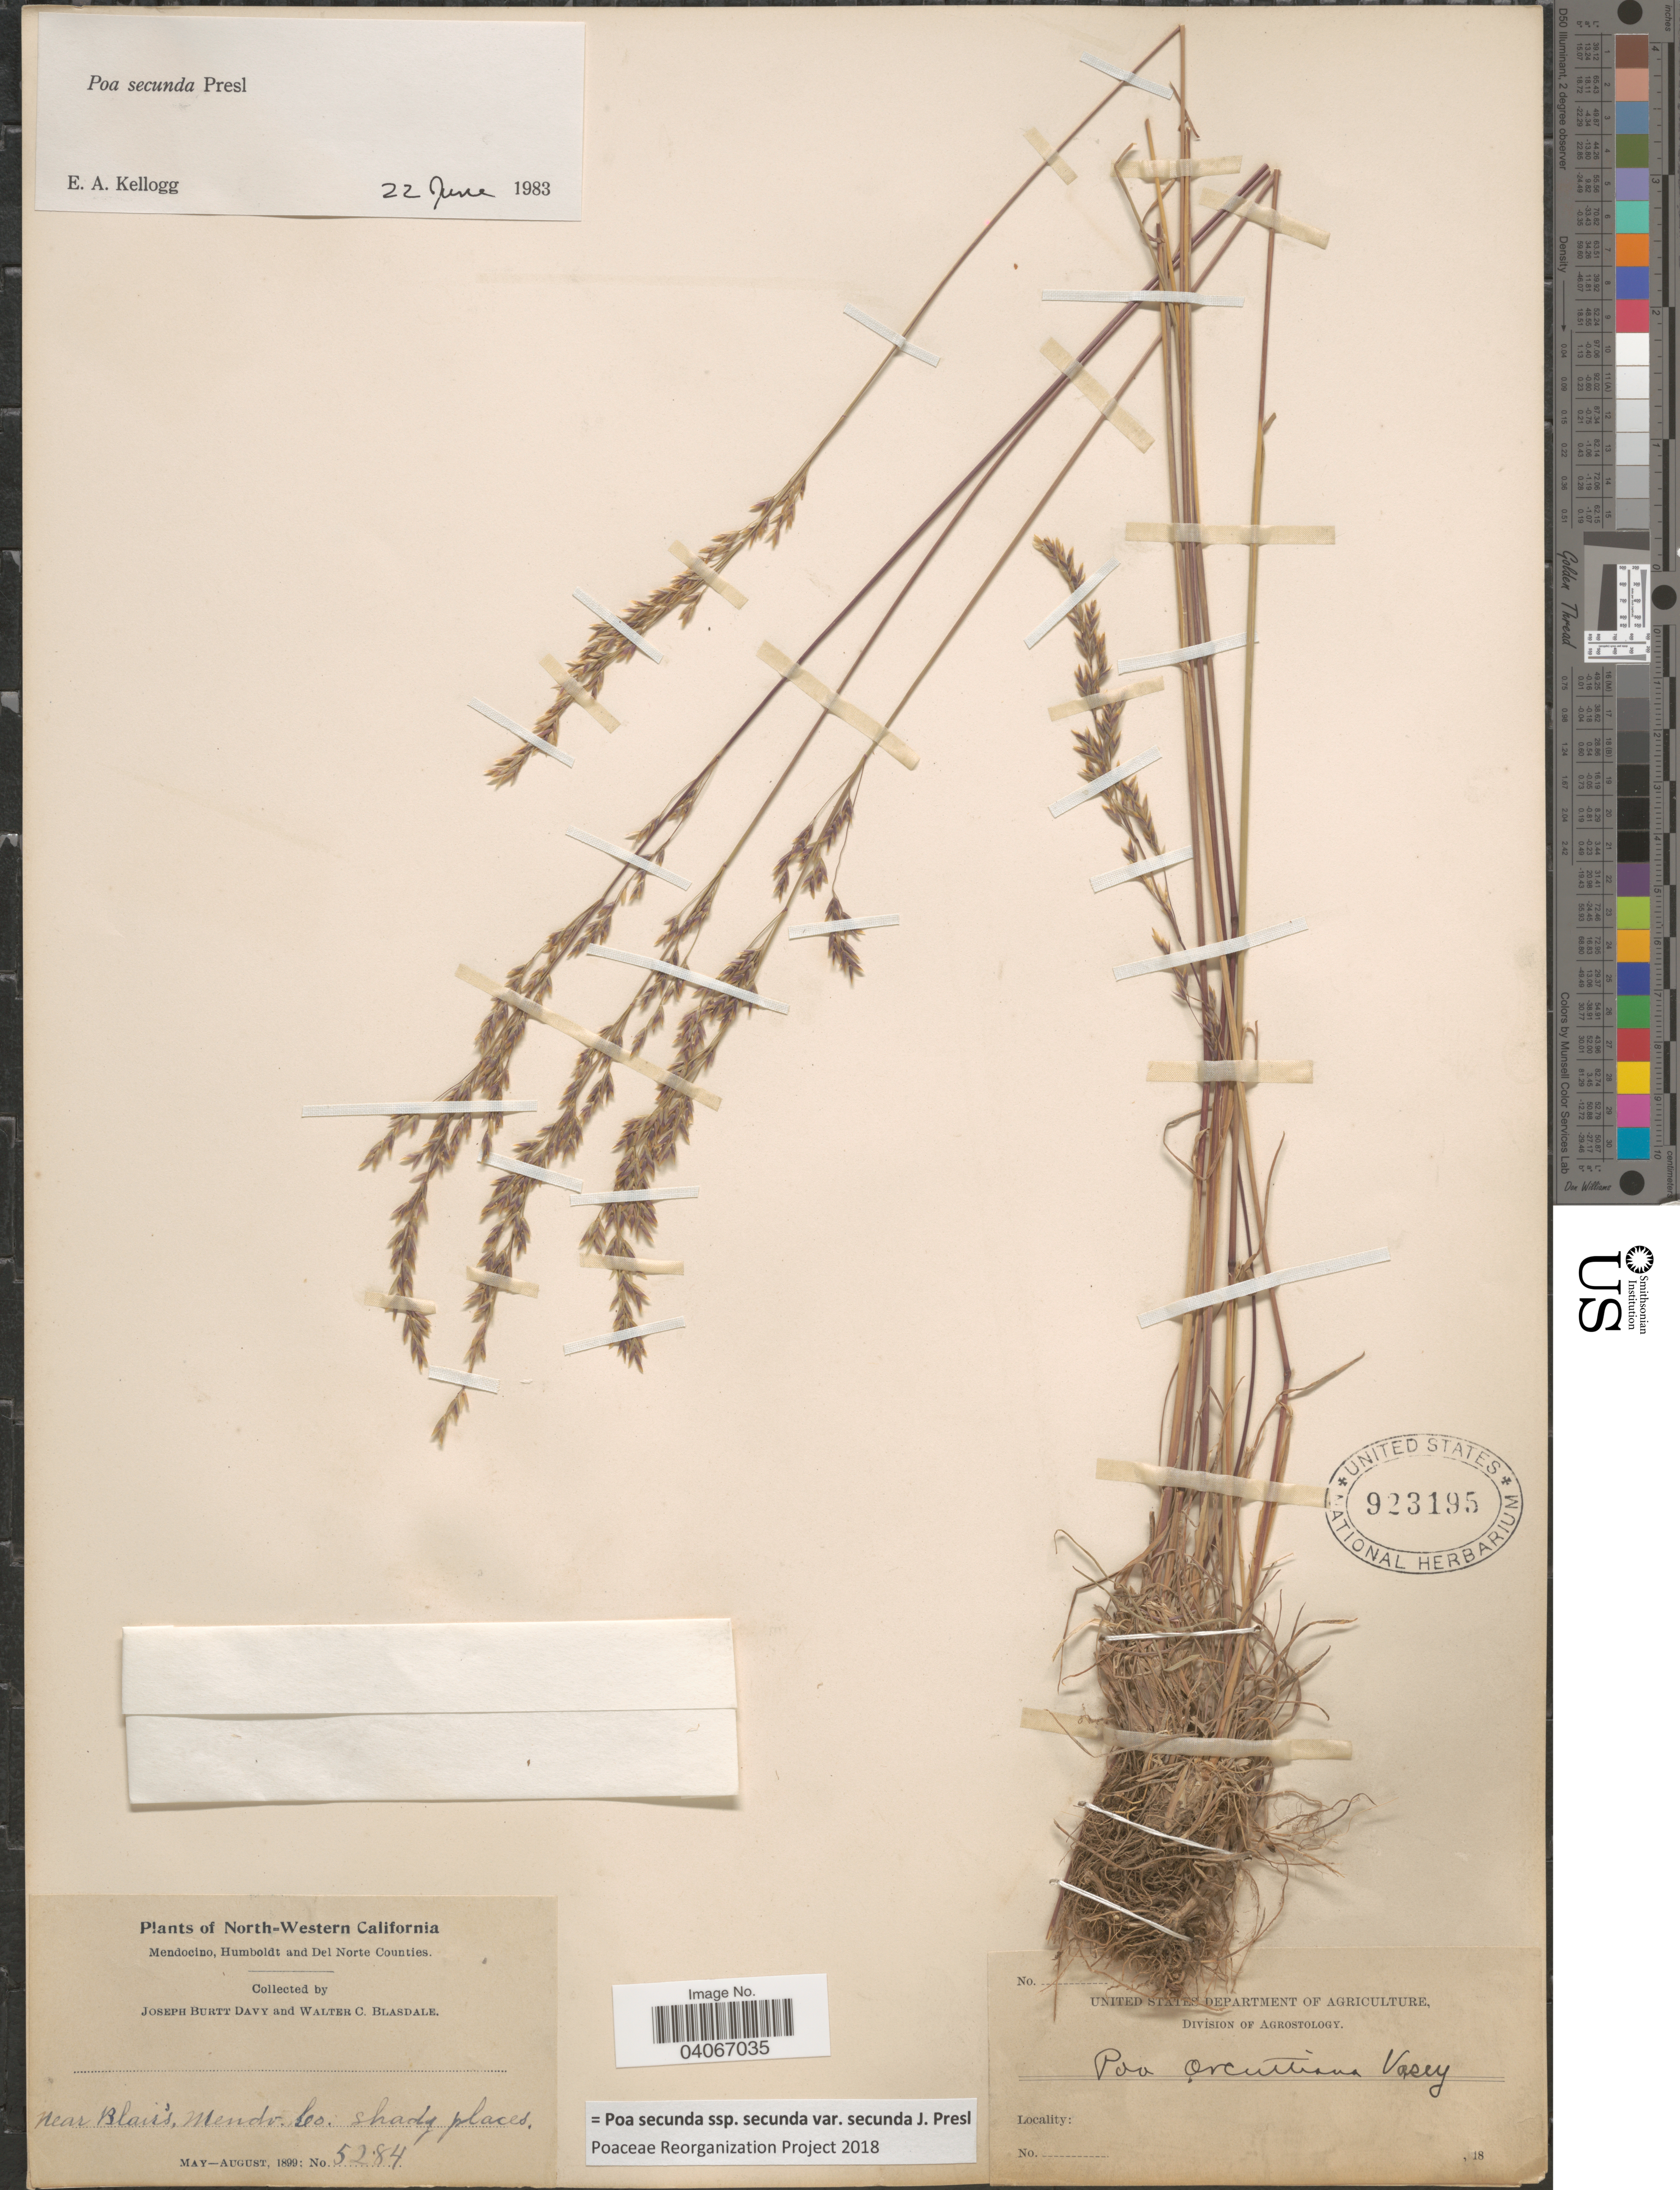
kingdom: Plantae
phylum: Tracheophyta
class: Liliopsida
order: Poales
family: Poaceae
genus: Poa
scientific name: Poa secunda subsp. secunda var. secunda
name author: J. Presl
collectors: J. Burtt Davy & W. Blasdale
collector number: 5284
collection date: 1899-05/1899-08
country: United States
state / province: California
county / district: Mendocino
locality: North-Western California. Mendocino, Humboldt and Del Norte Counties. Near Blairs, Mend. Co: shady places.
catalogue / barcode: US 923195